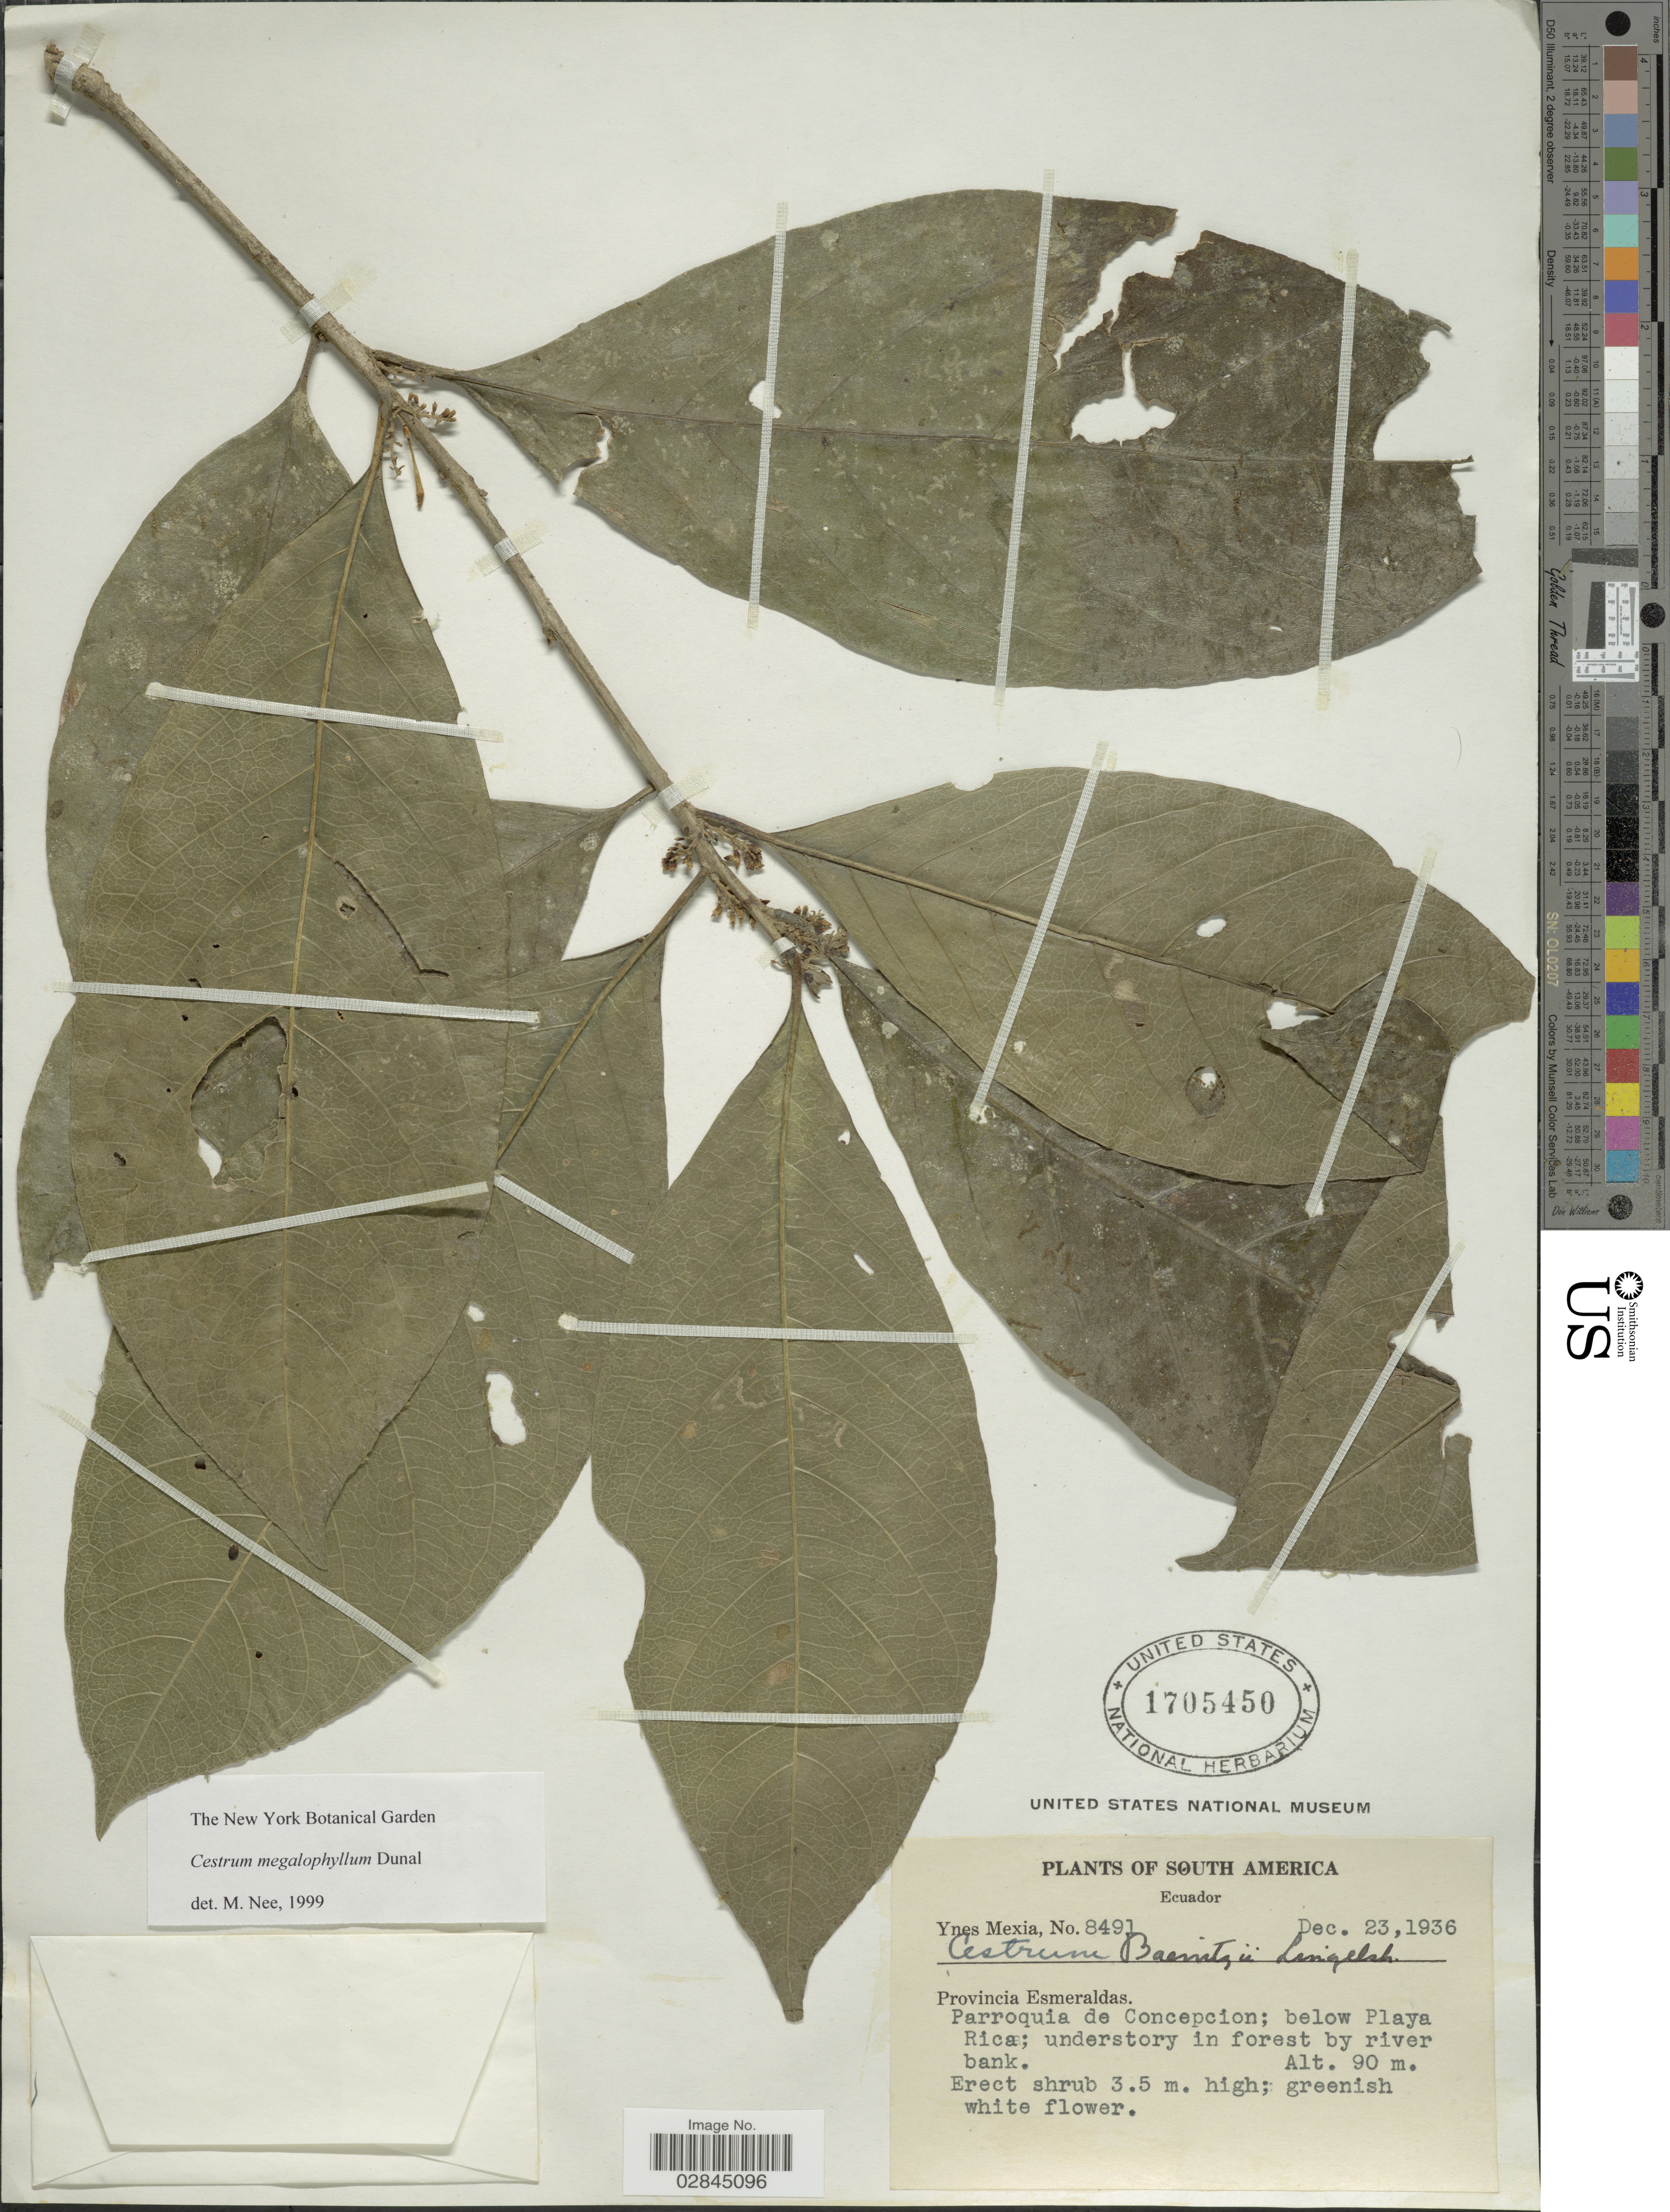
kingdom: Plantae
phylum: Tracheophyta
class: Magnoliopsida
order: Solanales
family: Solanaceae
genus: Cestrum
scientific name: Cestrum schlechtendahlii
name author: G. Don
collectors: Y. Mexia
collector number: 8491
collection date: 1936-12-23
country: Ecuador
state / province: Esmeraldas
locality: Parroquia de Concepcion; below Playa Rica.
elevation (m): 90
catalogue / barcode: US 1705450